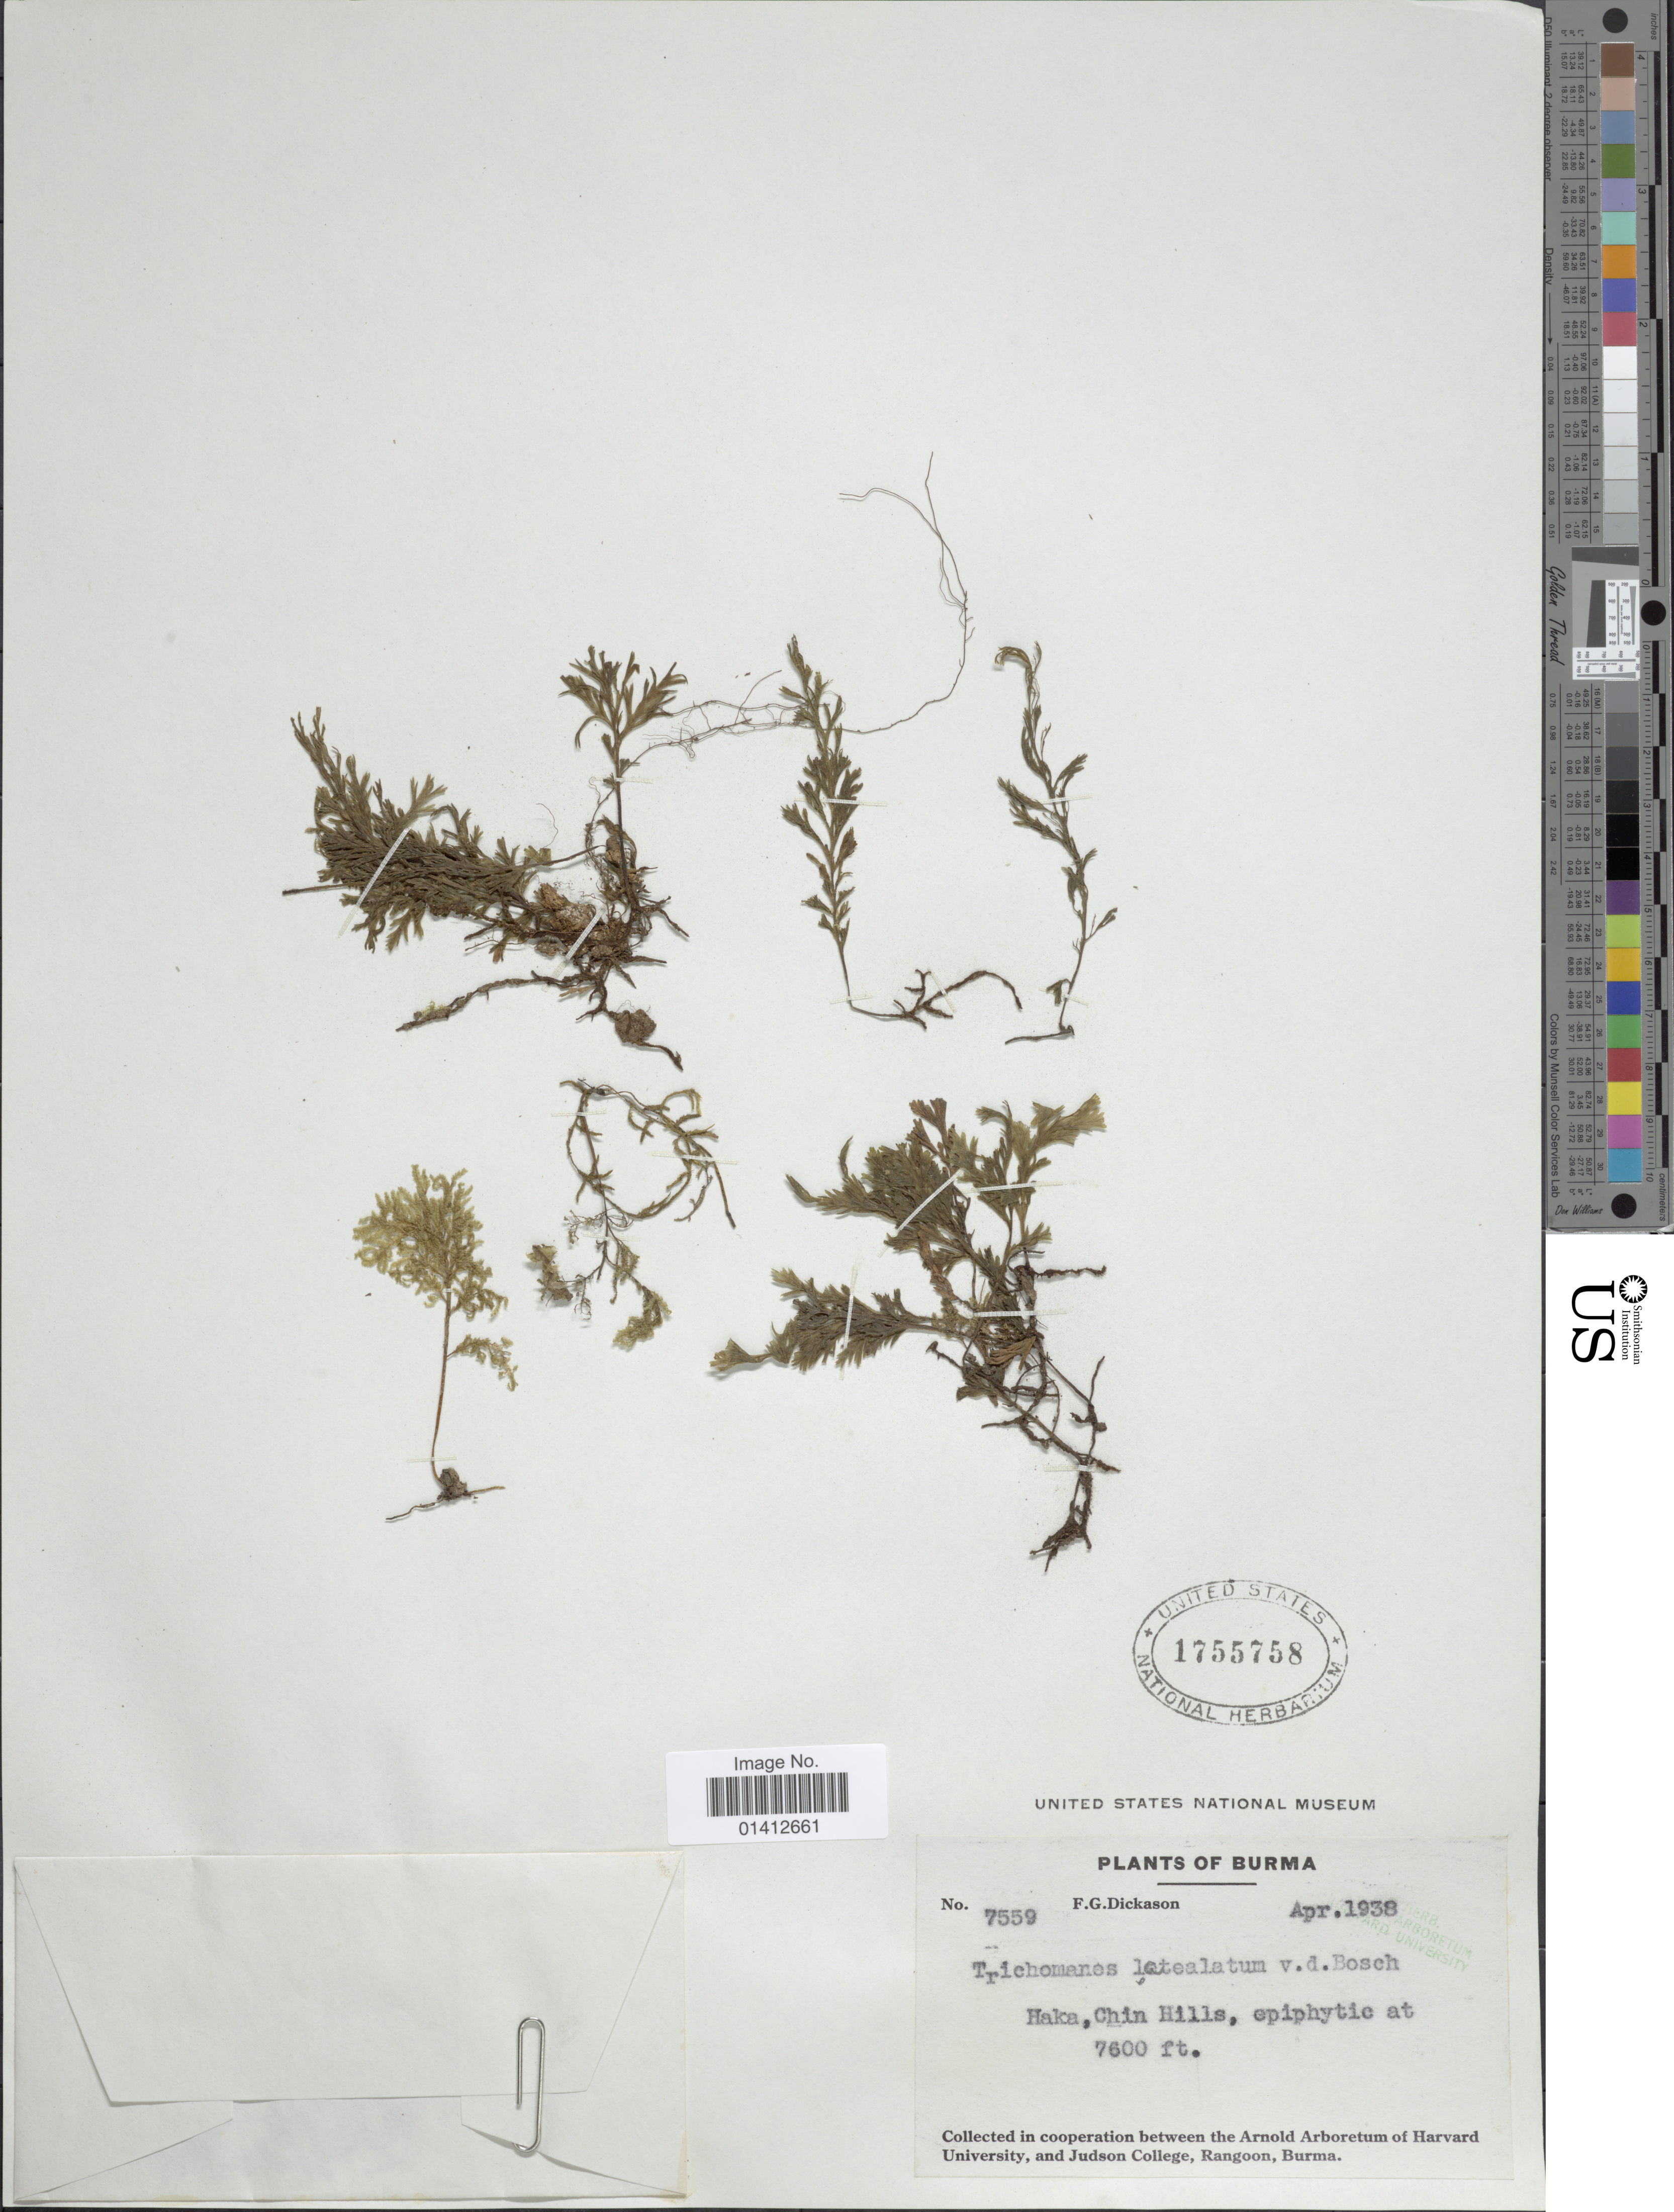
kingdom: Plantae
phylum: Tracheophyta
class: Polypodiopsida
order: Hymenophyllales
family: Hymenophyllaceae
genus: Crepidomanes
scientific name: Crepidomanes latealatum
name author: (Bosch) Copel.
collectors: F. Dickason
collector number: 7559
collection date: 1938-04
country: Myanmar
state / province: Chin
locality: Burma, Haka, Chin Hills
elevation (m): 2316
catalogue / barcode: US 1755758